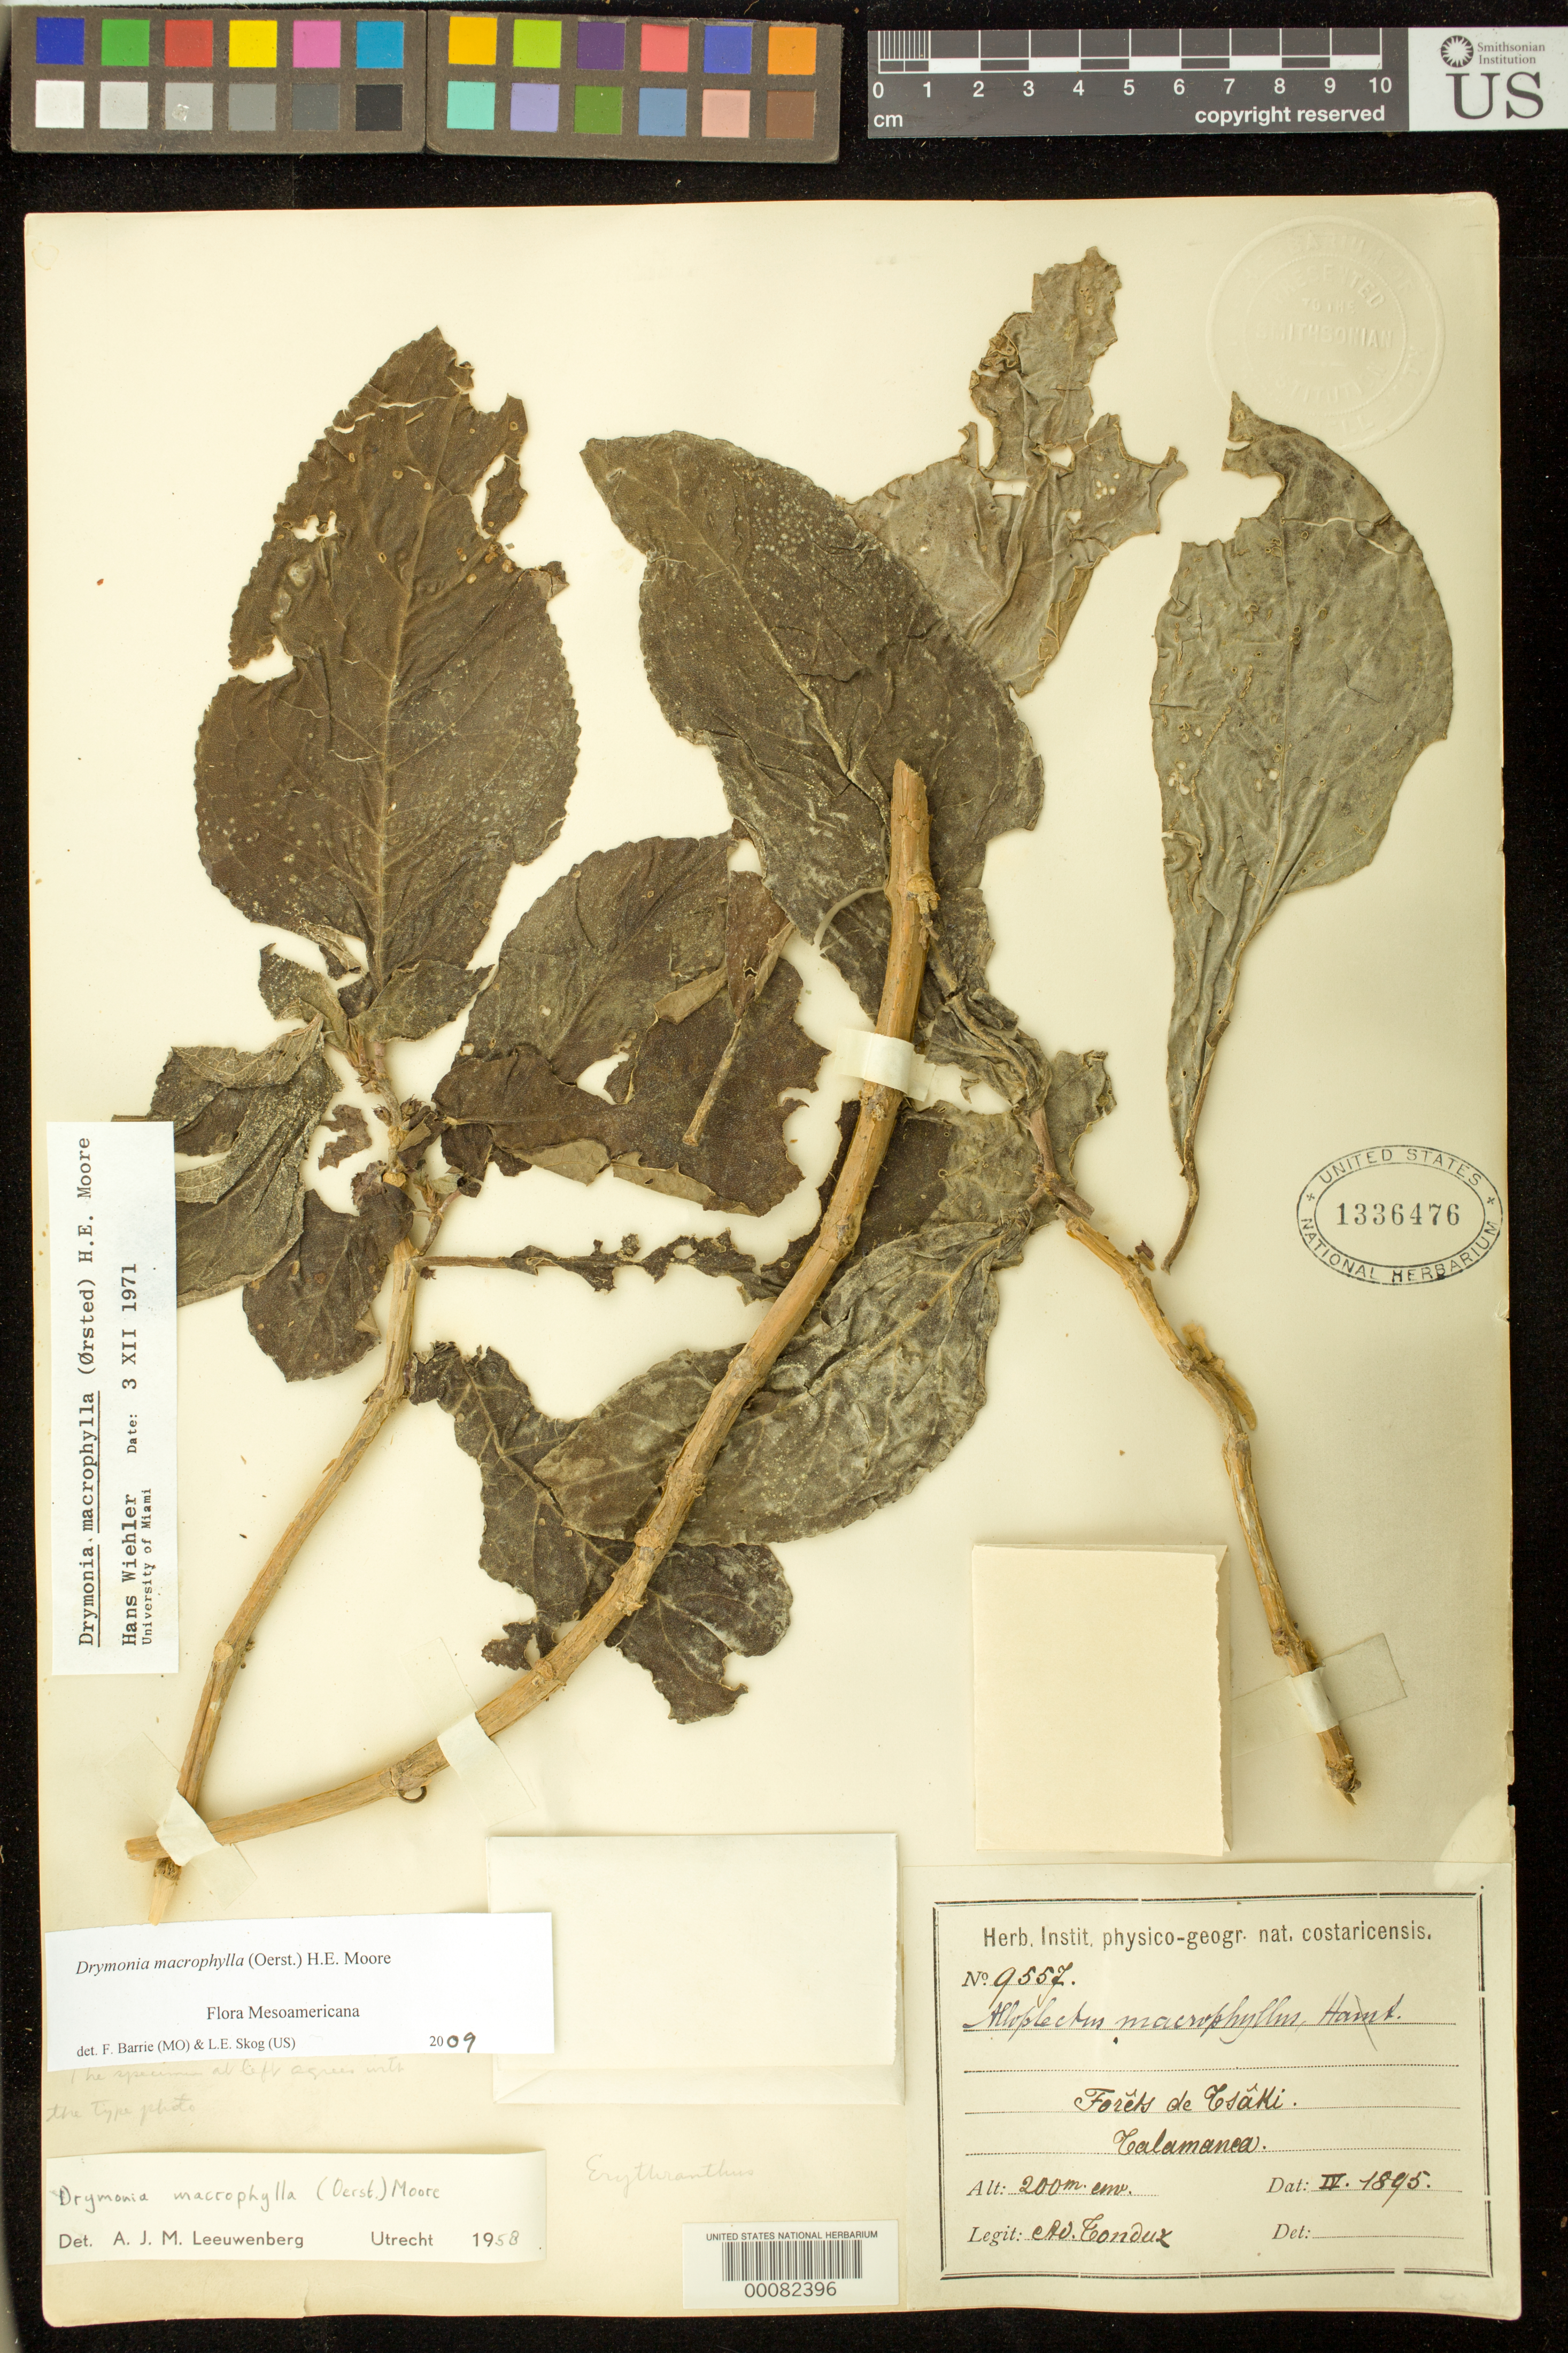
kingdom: Plantae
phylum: Tracheophyta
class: Magnoliopsida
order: Lamiales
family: Gesneriaceae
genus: Drymonia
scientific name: Drymonia macrophylla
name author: (Oerst.) H.E. Moore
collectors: A. Tonduz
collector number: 9557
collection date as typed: Apr 1895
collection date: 1895-04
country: Costa Rica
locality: Forests of Tsaki, Talamanca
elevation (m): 200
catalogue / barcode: US 1336476